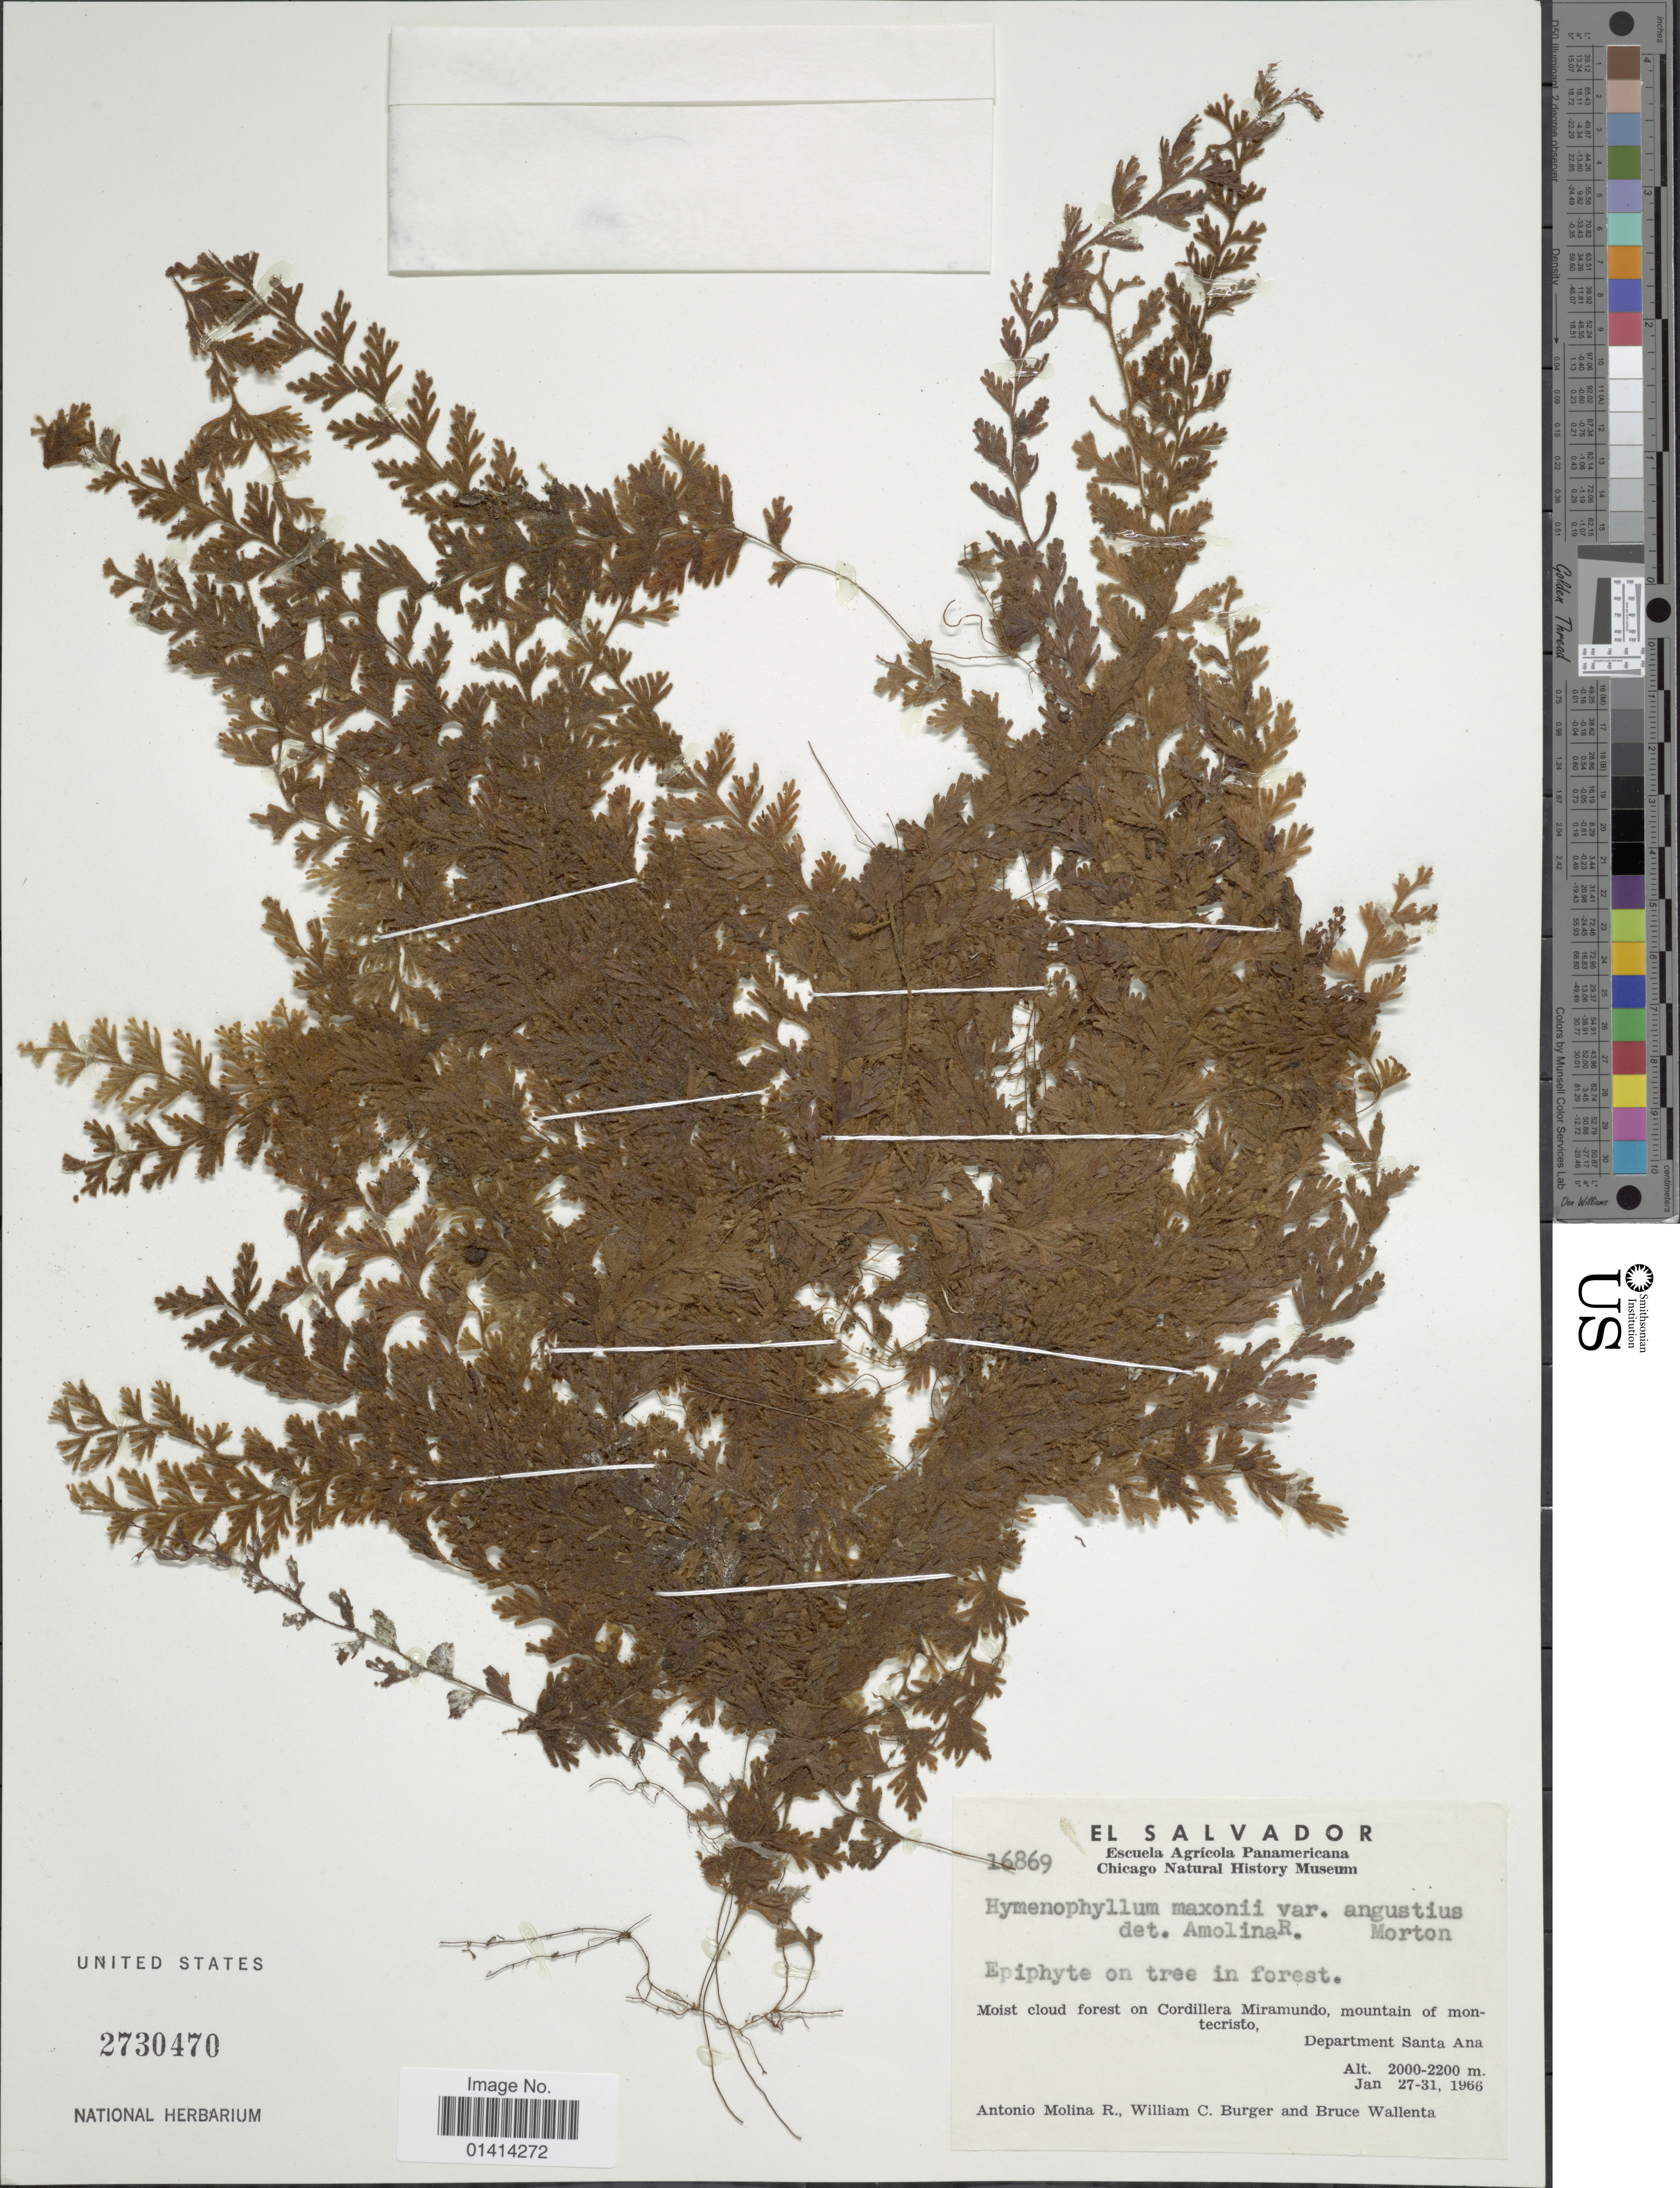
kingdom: Plantae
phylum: Tracheophyta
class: Polypodiopsida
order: Hymenophyllales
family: Hymenophyllaceae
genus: Hymenophyllum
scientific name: Hymenophyllum maxonii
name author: Christ ex C.V. Morton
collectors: A. Molina R., W. Burger & B. Wallenta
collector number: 16869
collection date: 1966-01-27/1966-01-31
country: El Salvador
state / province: Santa Ana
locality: On Cordillera Miramundo, mountain of montecristo, Department Santa Ana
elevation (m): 2000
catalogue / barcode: US 2730470